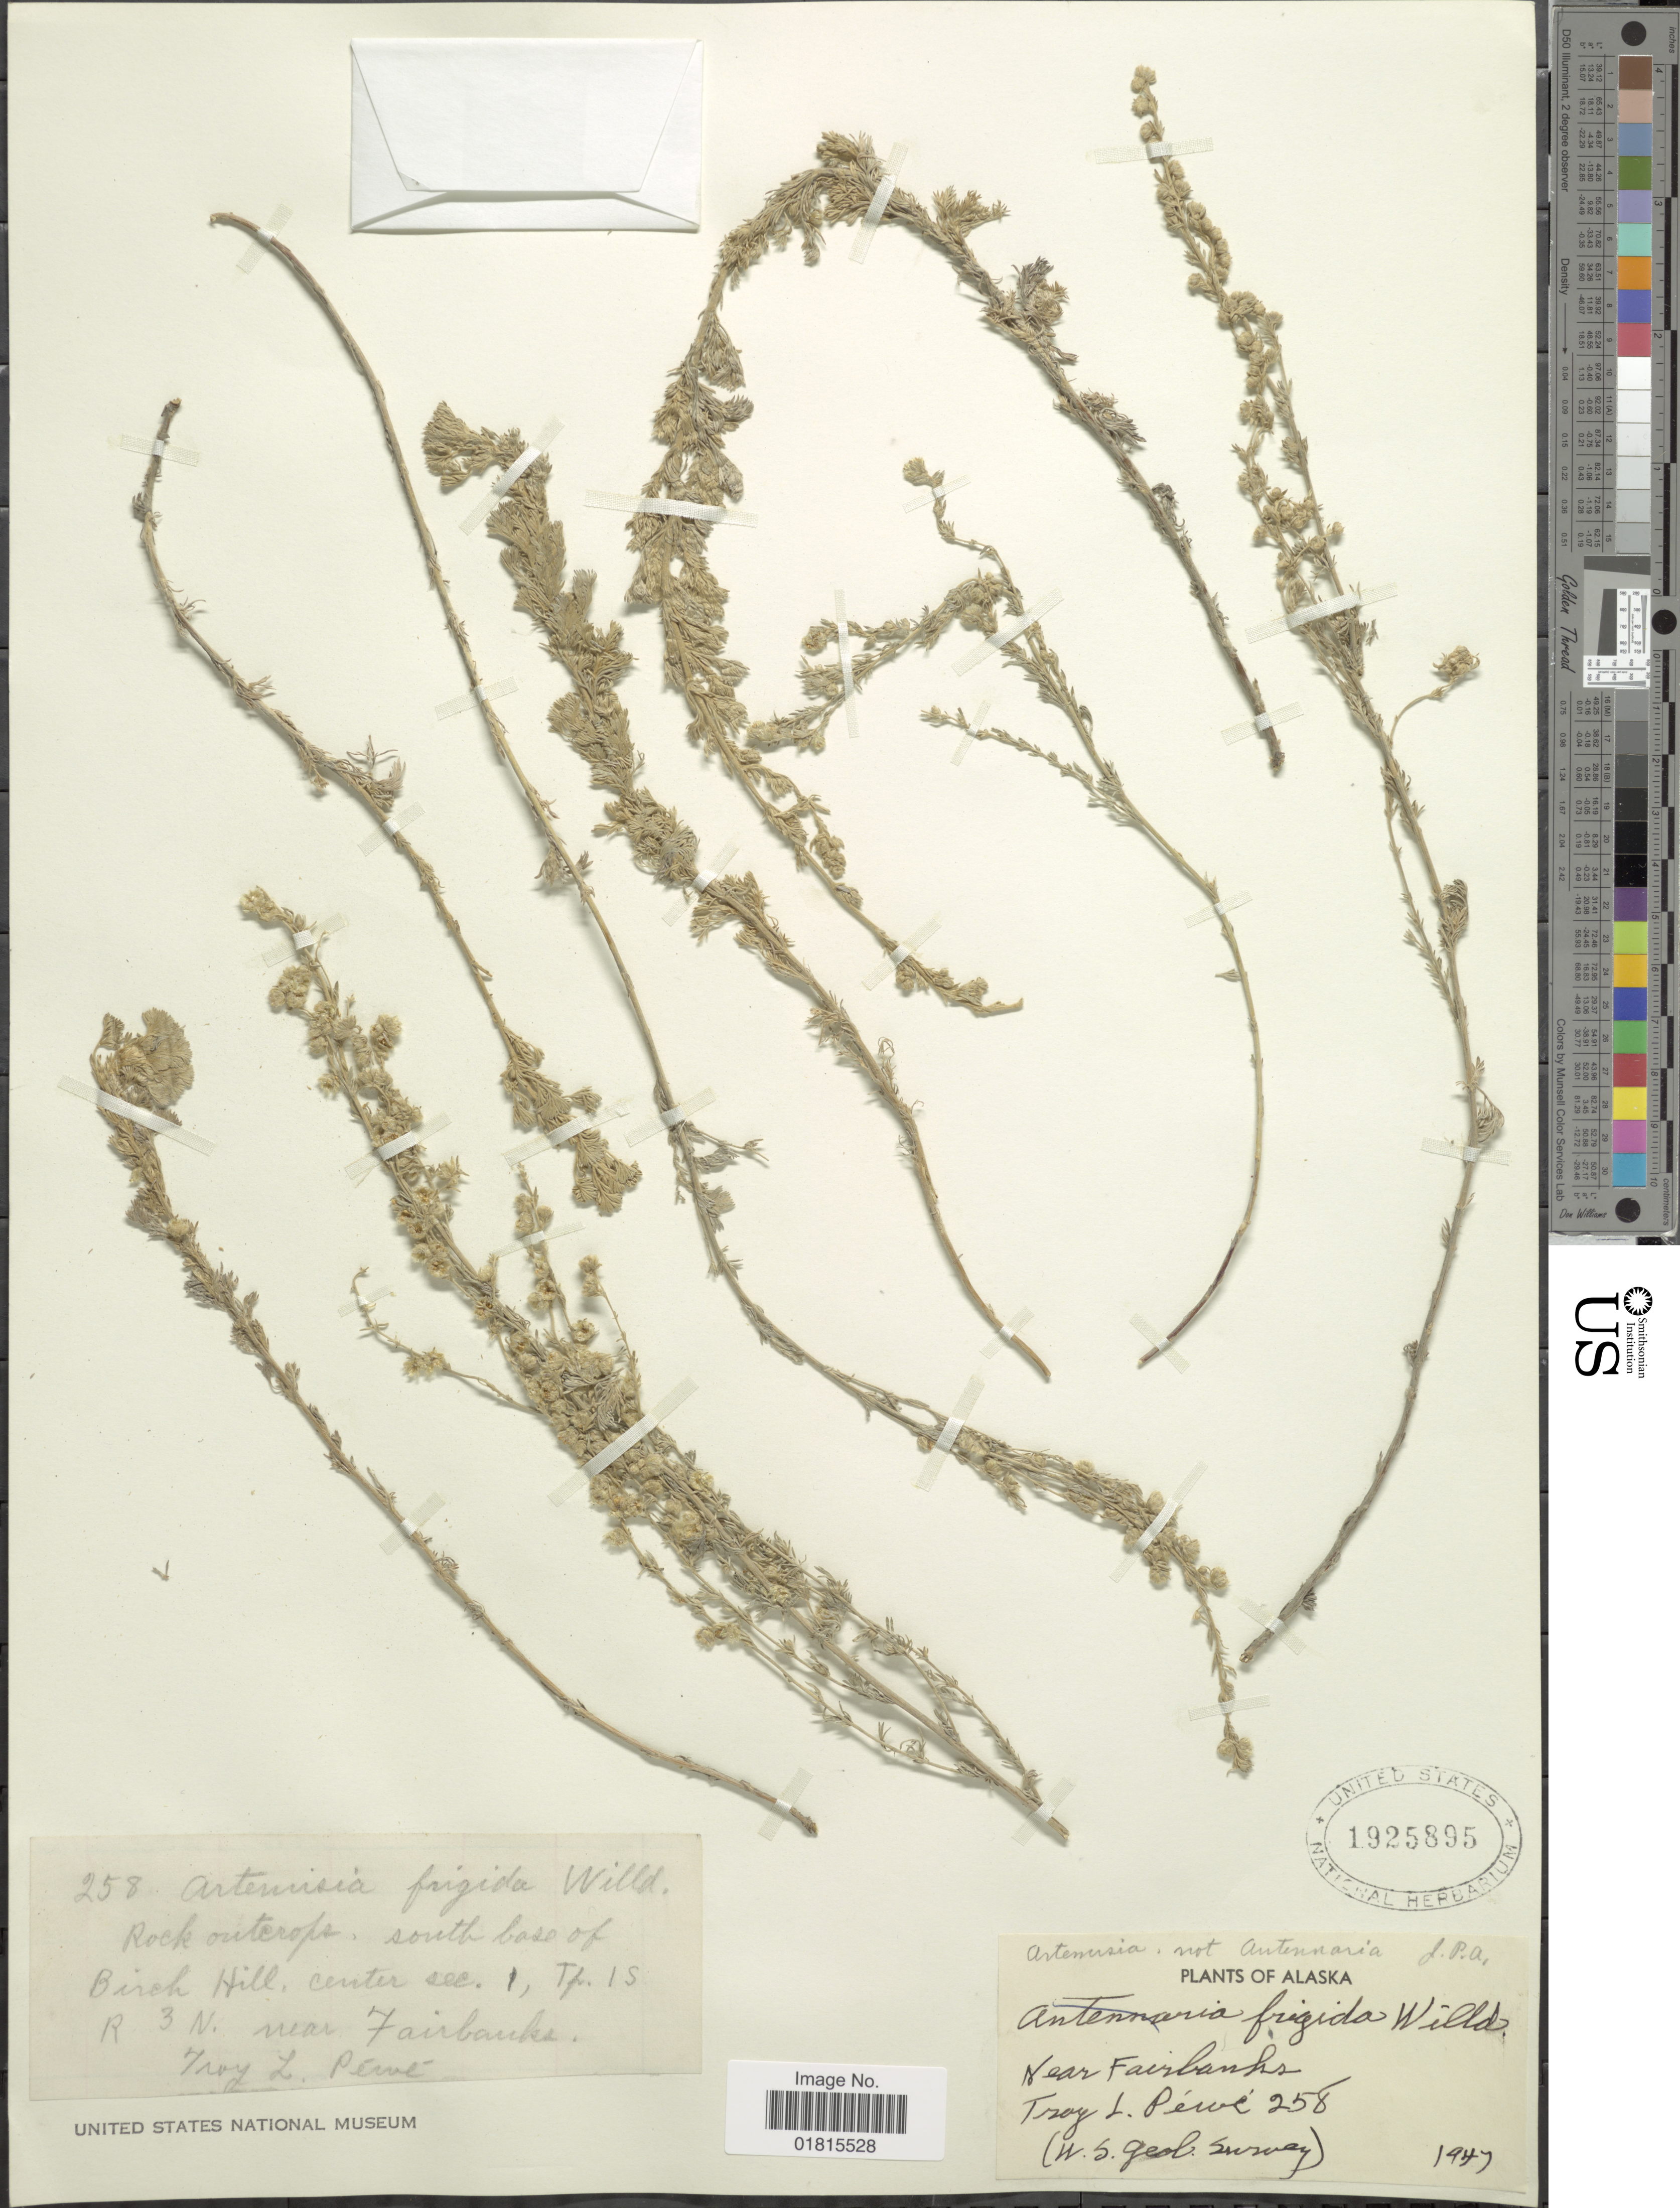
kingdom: Plantae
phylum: Tracheophyta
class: Magnoliopsida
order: Asterales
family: Asteraceae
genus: Artemisia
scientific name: Artemisia frigida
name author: Willd.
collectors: T. Péwé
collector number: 258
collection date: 1947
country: United States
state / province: Alaska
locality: Rock outcrop. South base of Birch Hill, center sec. 1, Tp. 1 S R 3 N. near Fearbanks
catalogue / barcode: US 1925895